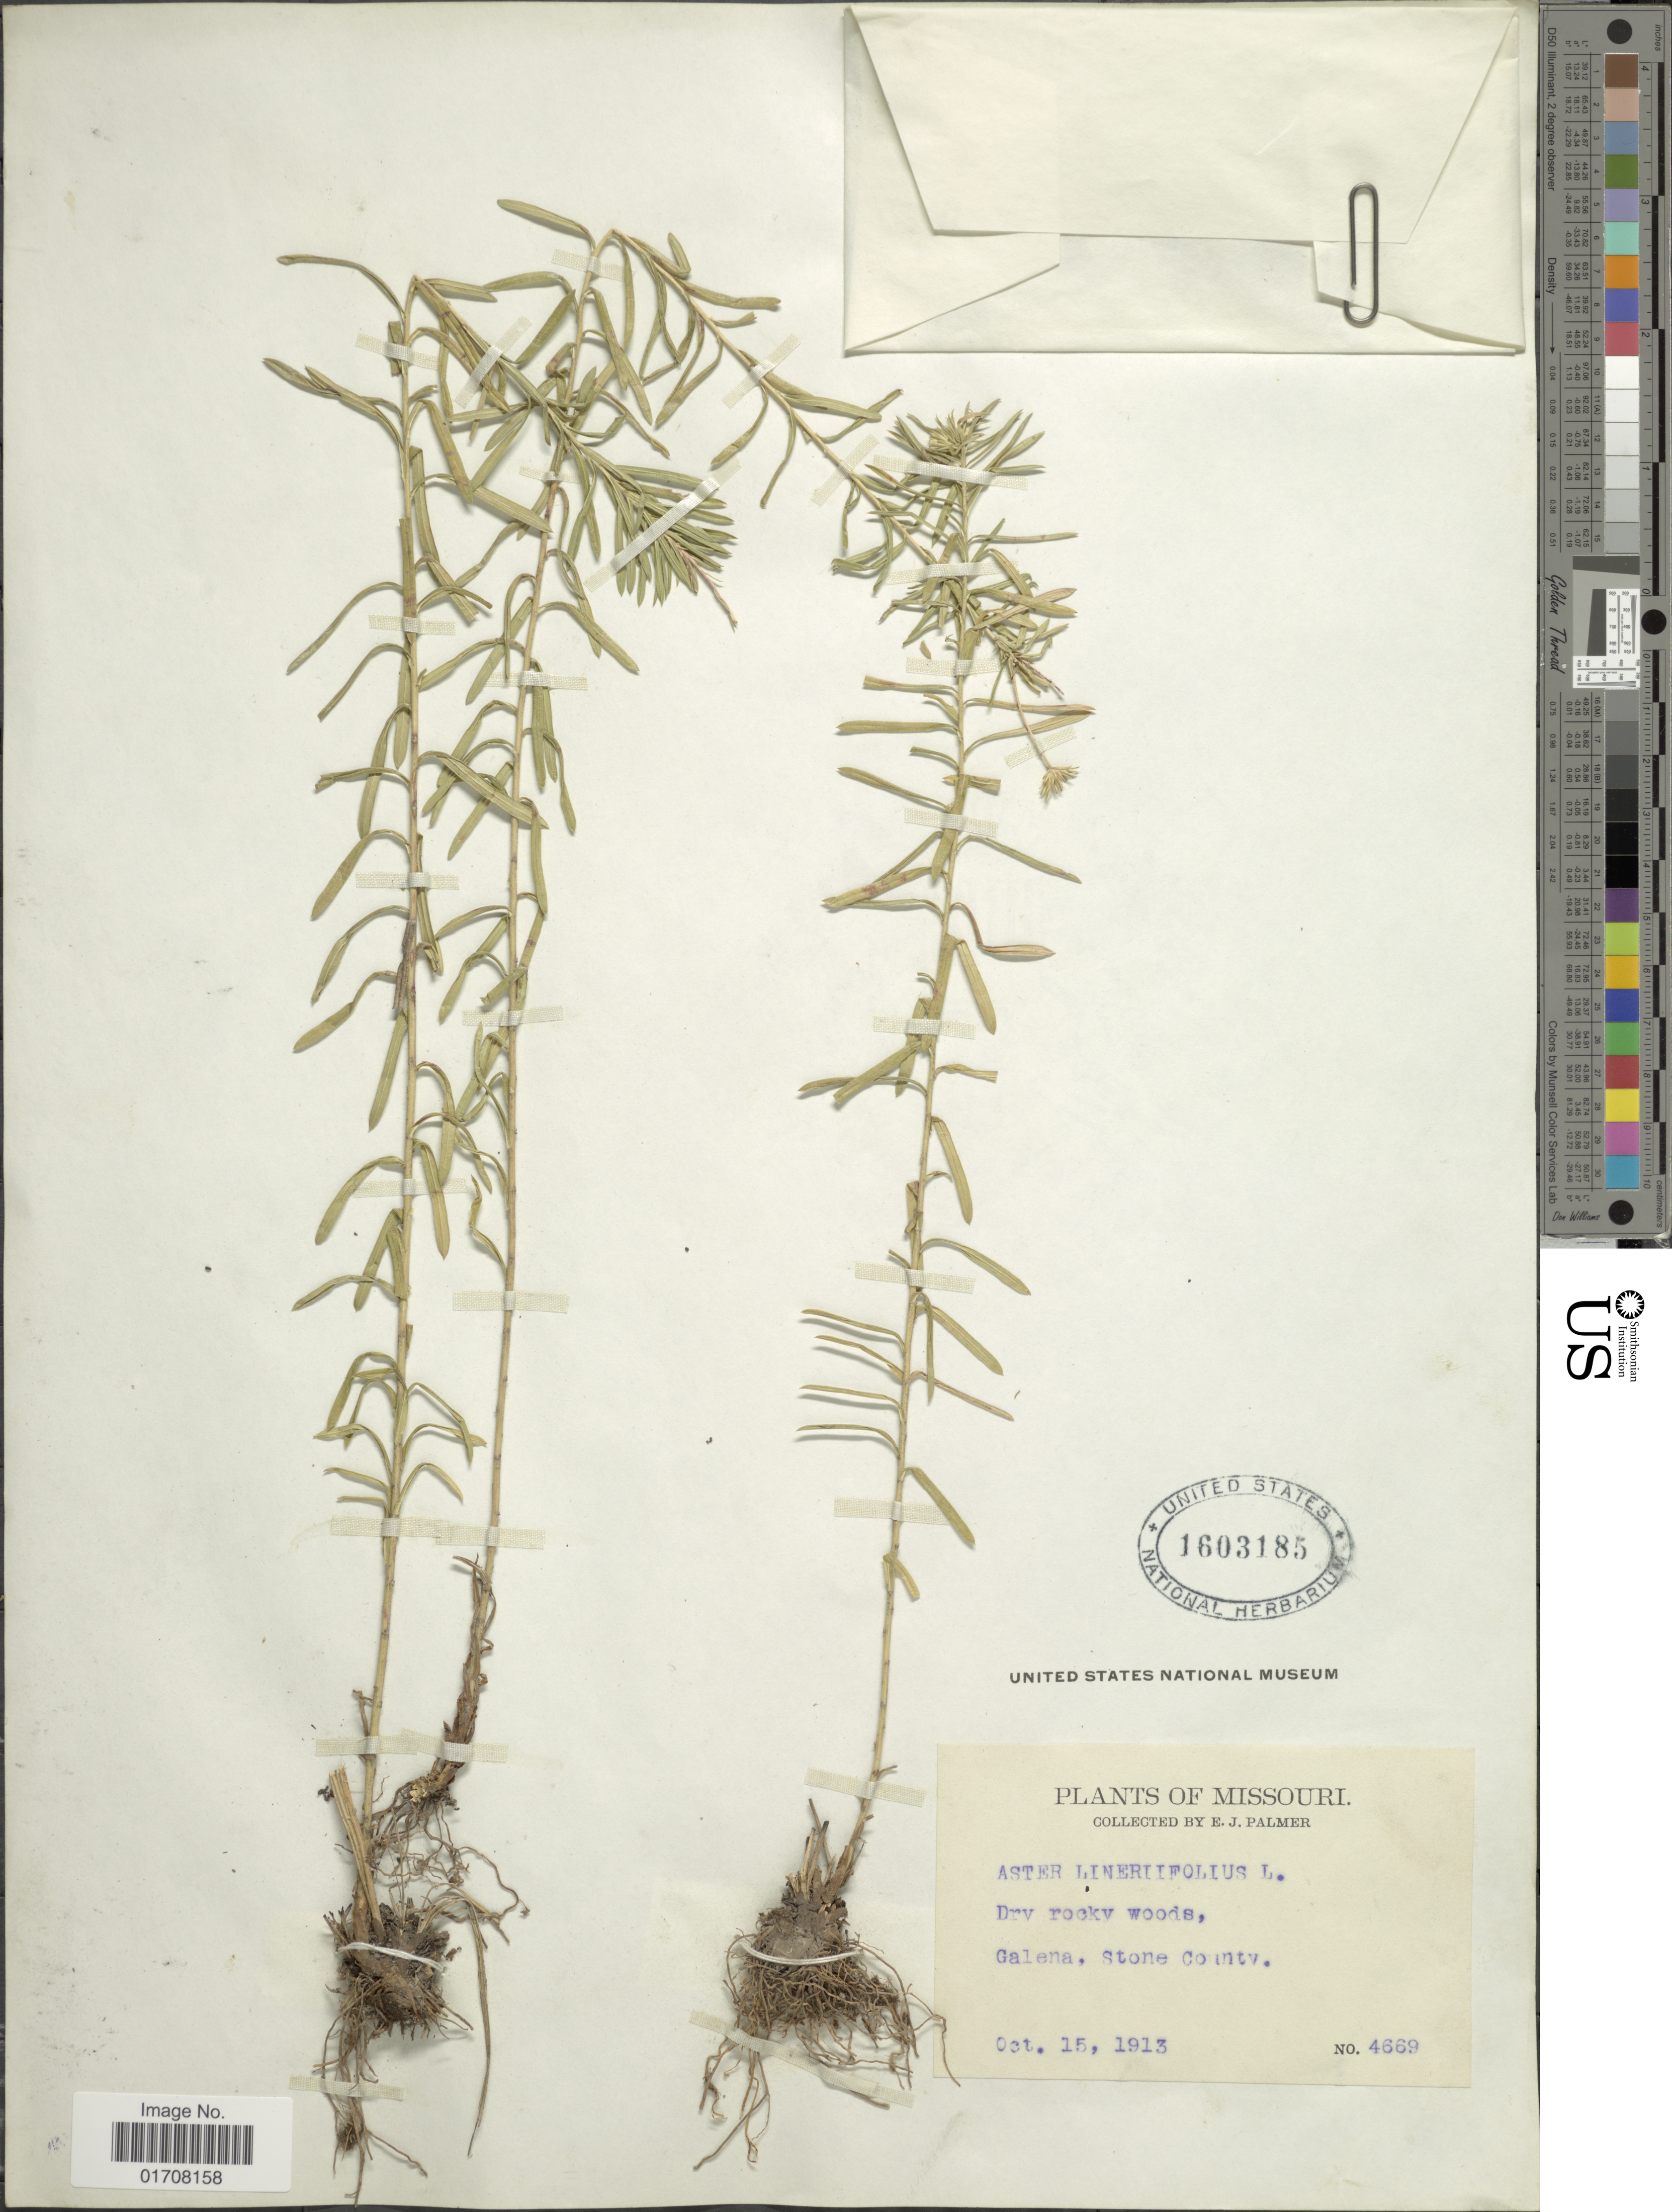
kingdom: Plantae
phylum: Tracheophyta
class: Magnoliopsida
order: Asterales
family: Asteraceae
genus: Ionactis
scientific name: Ionactis linearifolius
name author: (L.) Greene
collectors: E. J. Palmer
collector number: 4669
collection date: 1913-10-15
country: United States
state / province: Missouri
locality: Galena, Stone County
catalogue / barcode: US 1603185